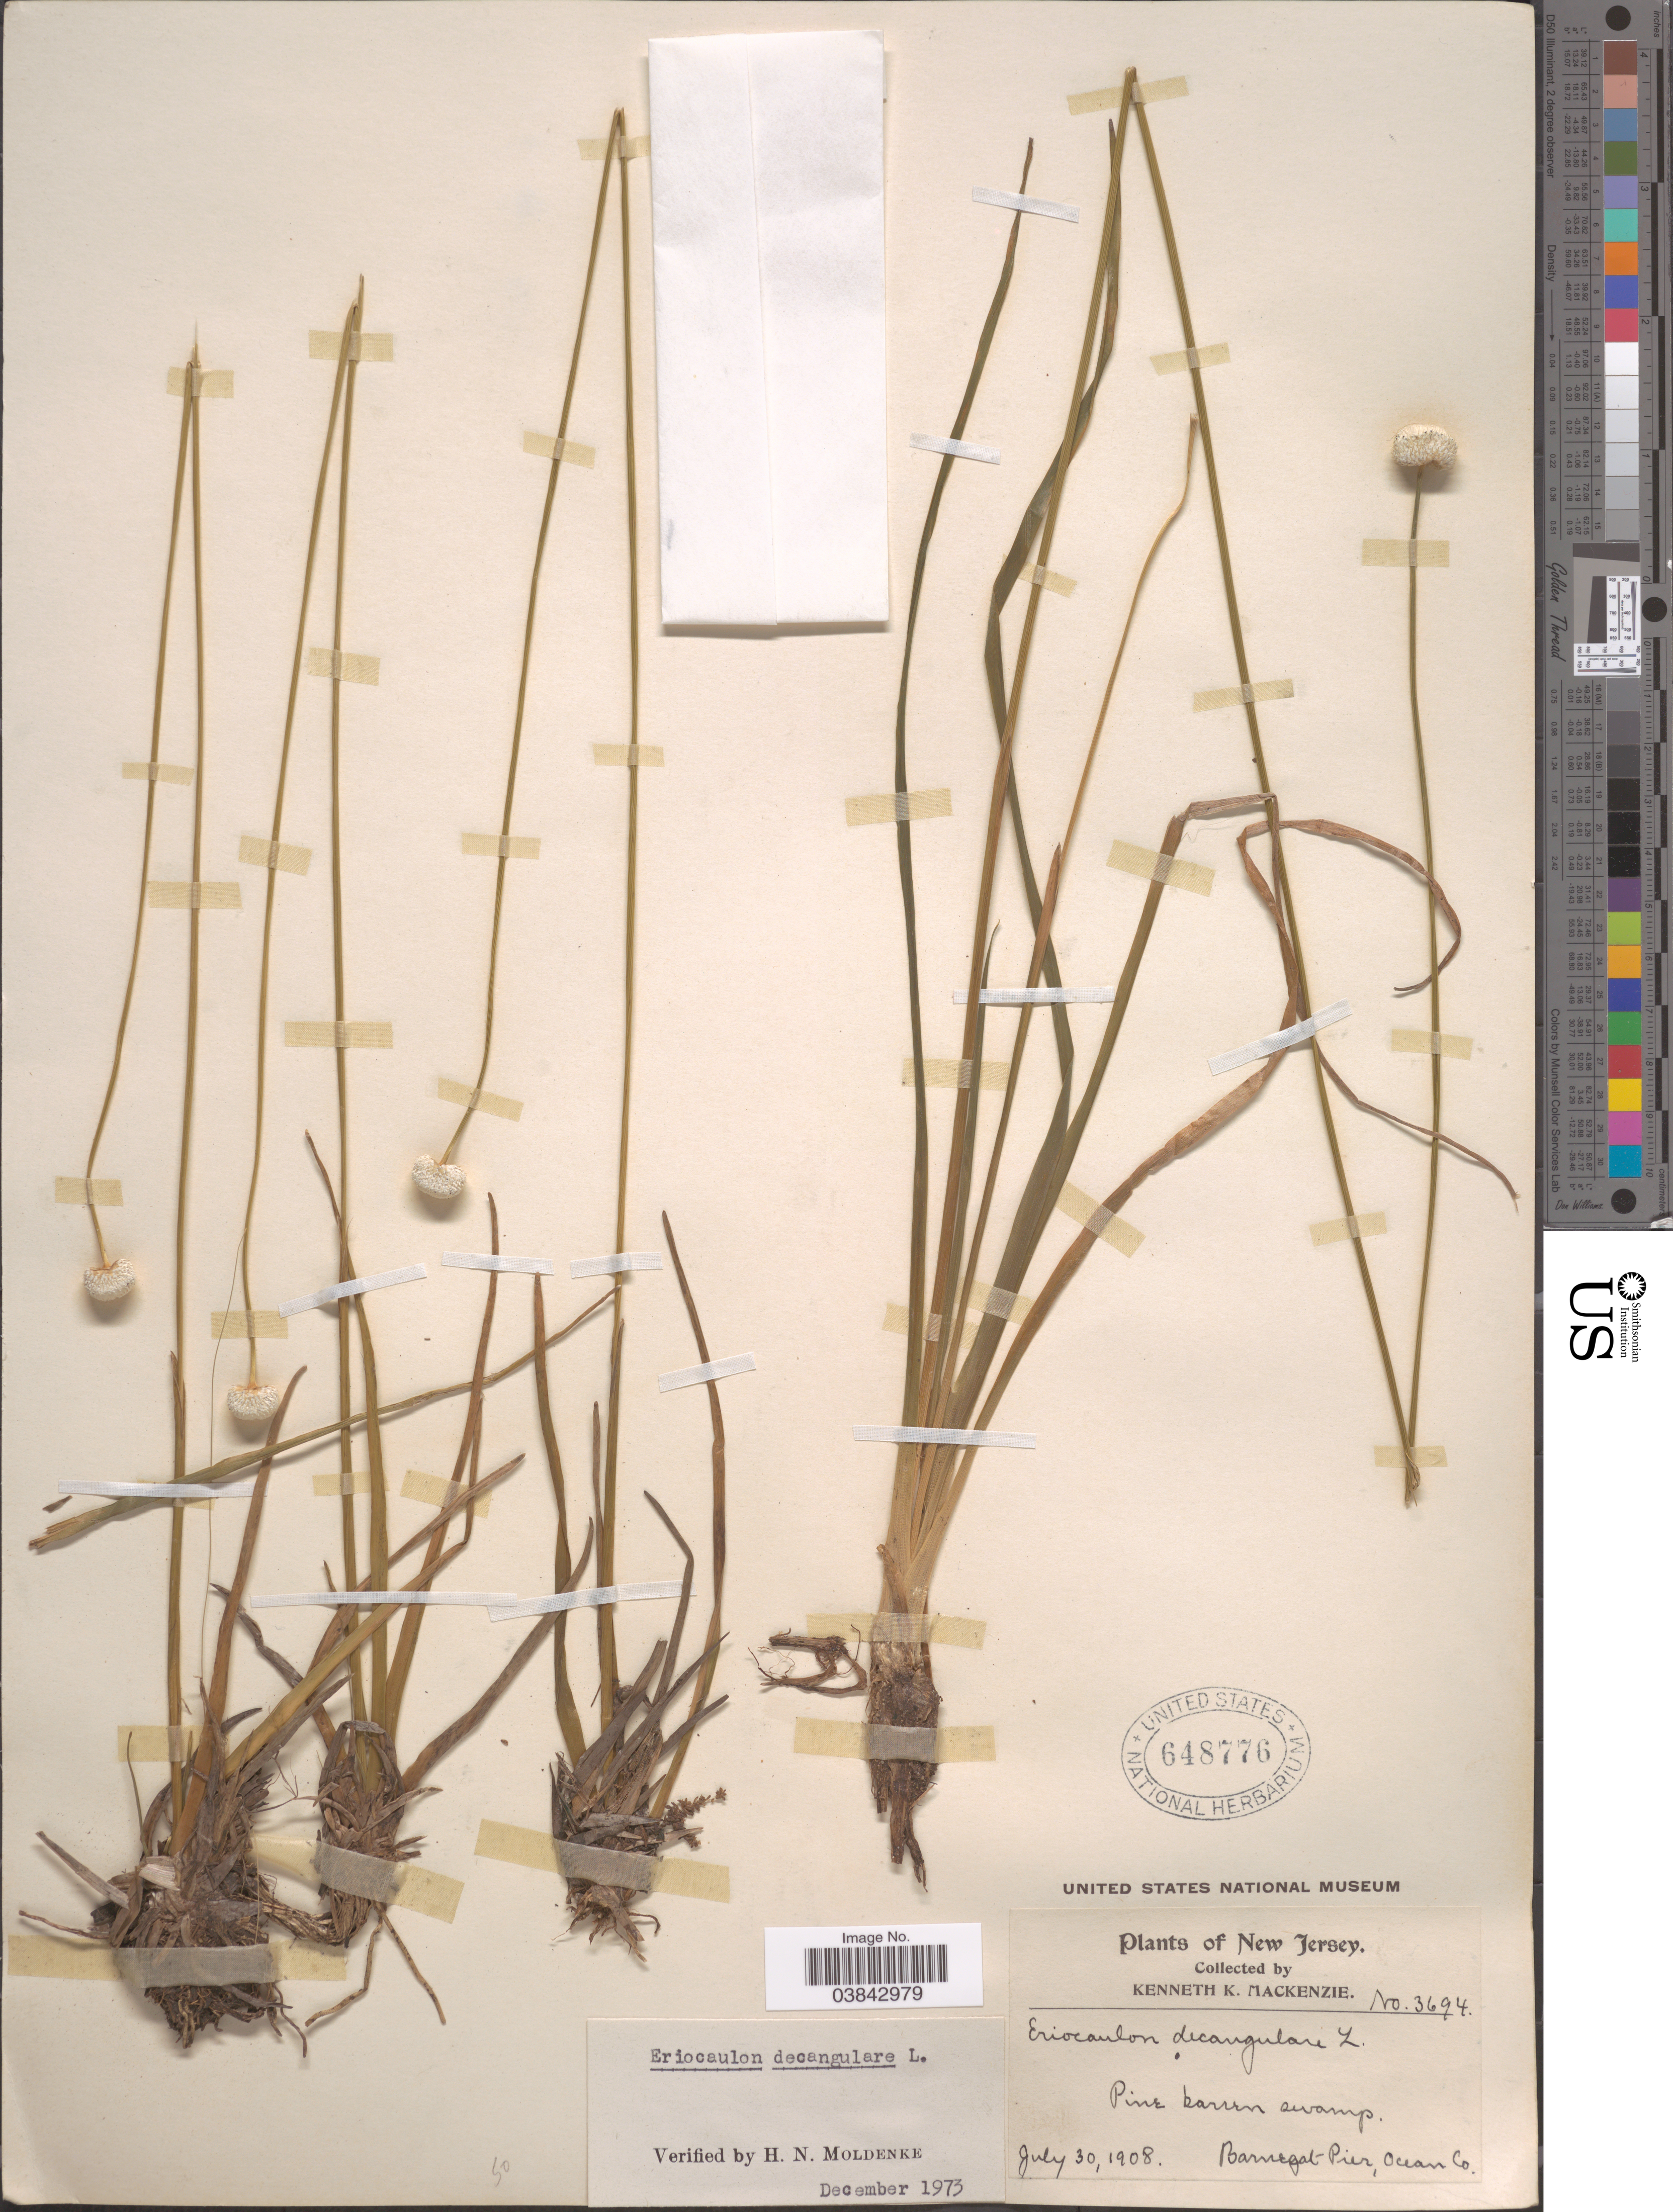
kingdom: Plantae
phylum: Tracheophyta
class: Liliopsida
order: Poales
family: Eriocaulaceae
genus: Eriocaulon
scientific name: Eriocaulon decangulare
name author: L.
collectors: K. K. Mackenzie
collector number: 3694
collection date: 1908-07-30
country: United States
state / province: New Jersey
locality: Barnegat Pier, Ocean Co.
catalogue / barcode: US 648776